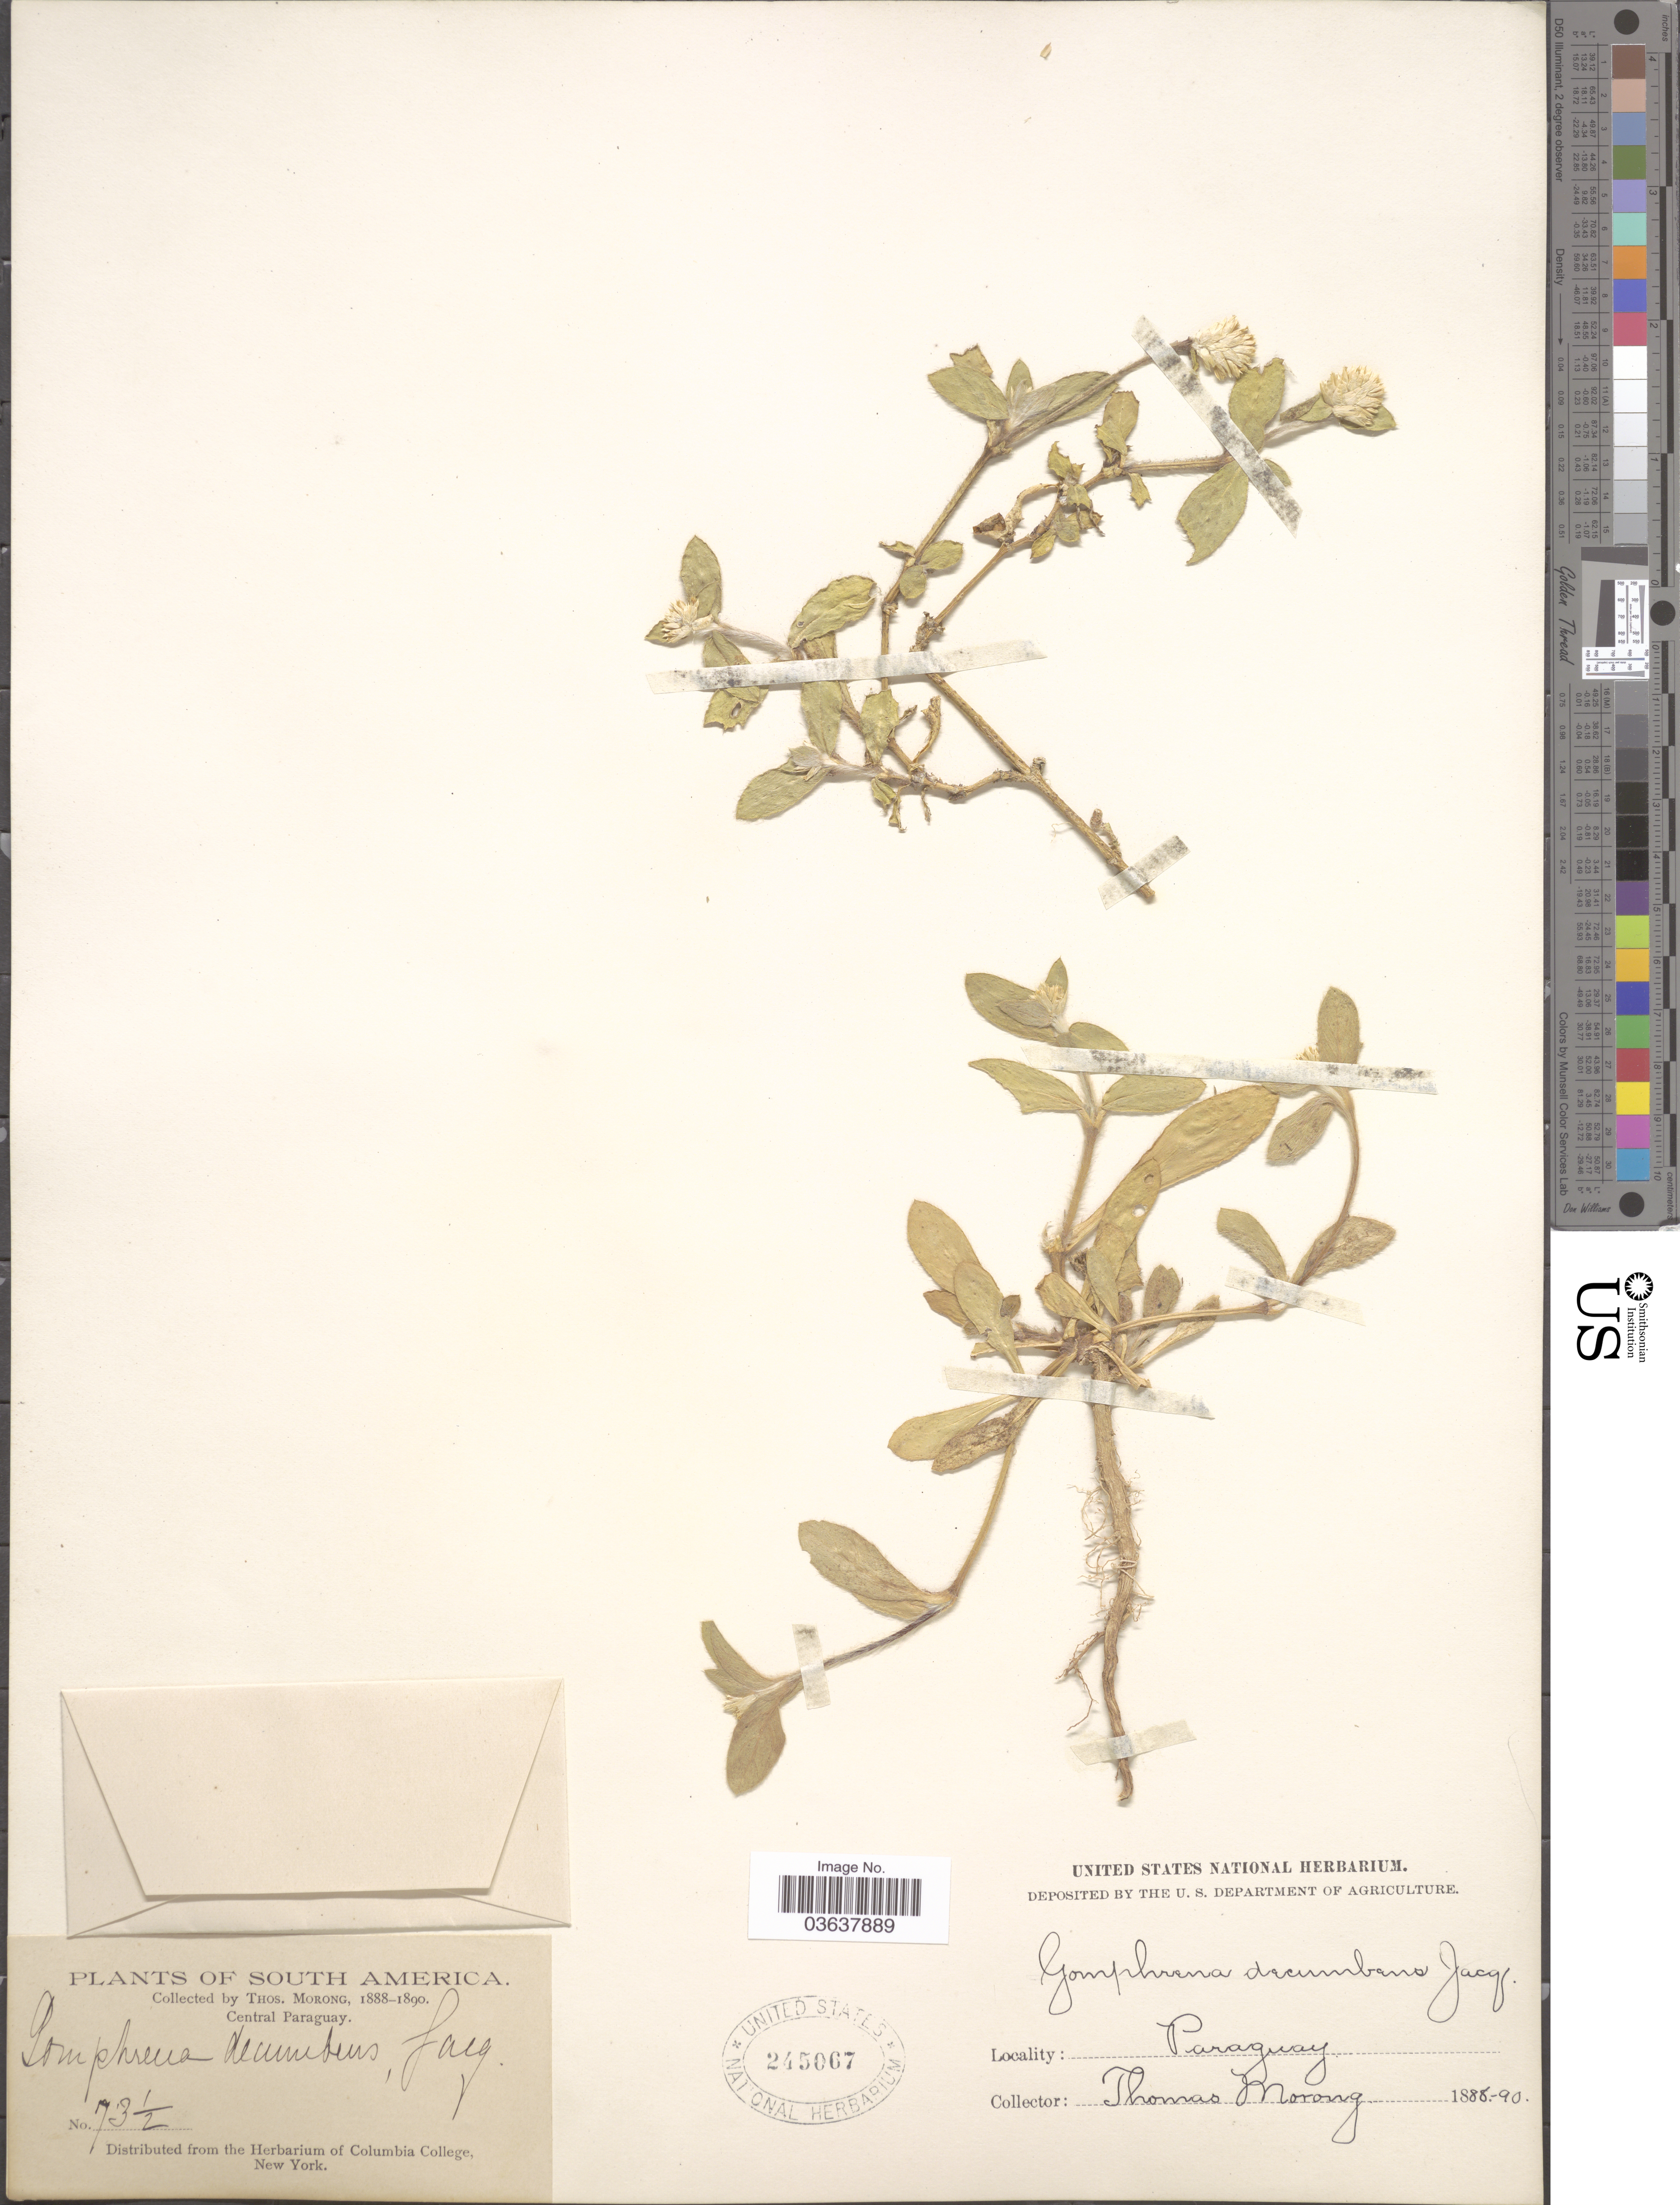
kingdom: Plantae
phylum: Tracheophyta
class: Magnoliopsida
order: Caryophyllales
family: Amaranthaceae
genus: Gomphrena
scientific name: Gomphrena decumbens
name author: Jacq.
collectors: ex herb. T. Morong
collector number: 73½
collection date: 1888/1890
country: Paraguay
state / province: Central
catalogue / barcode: US 245067